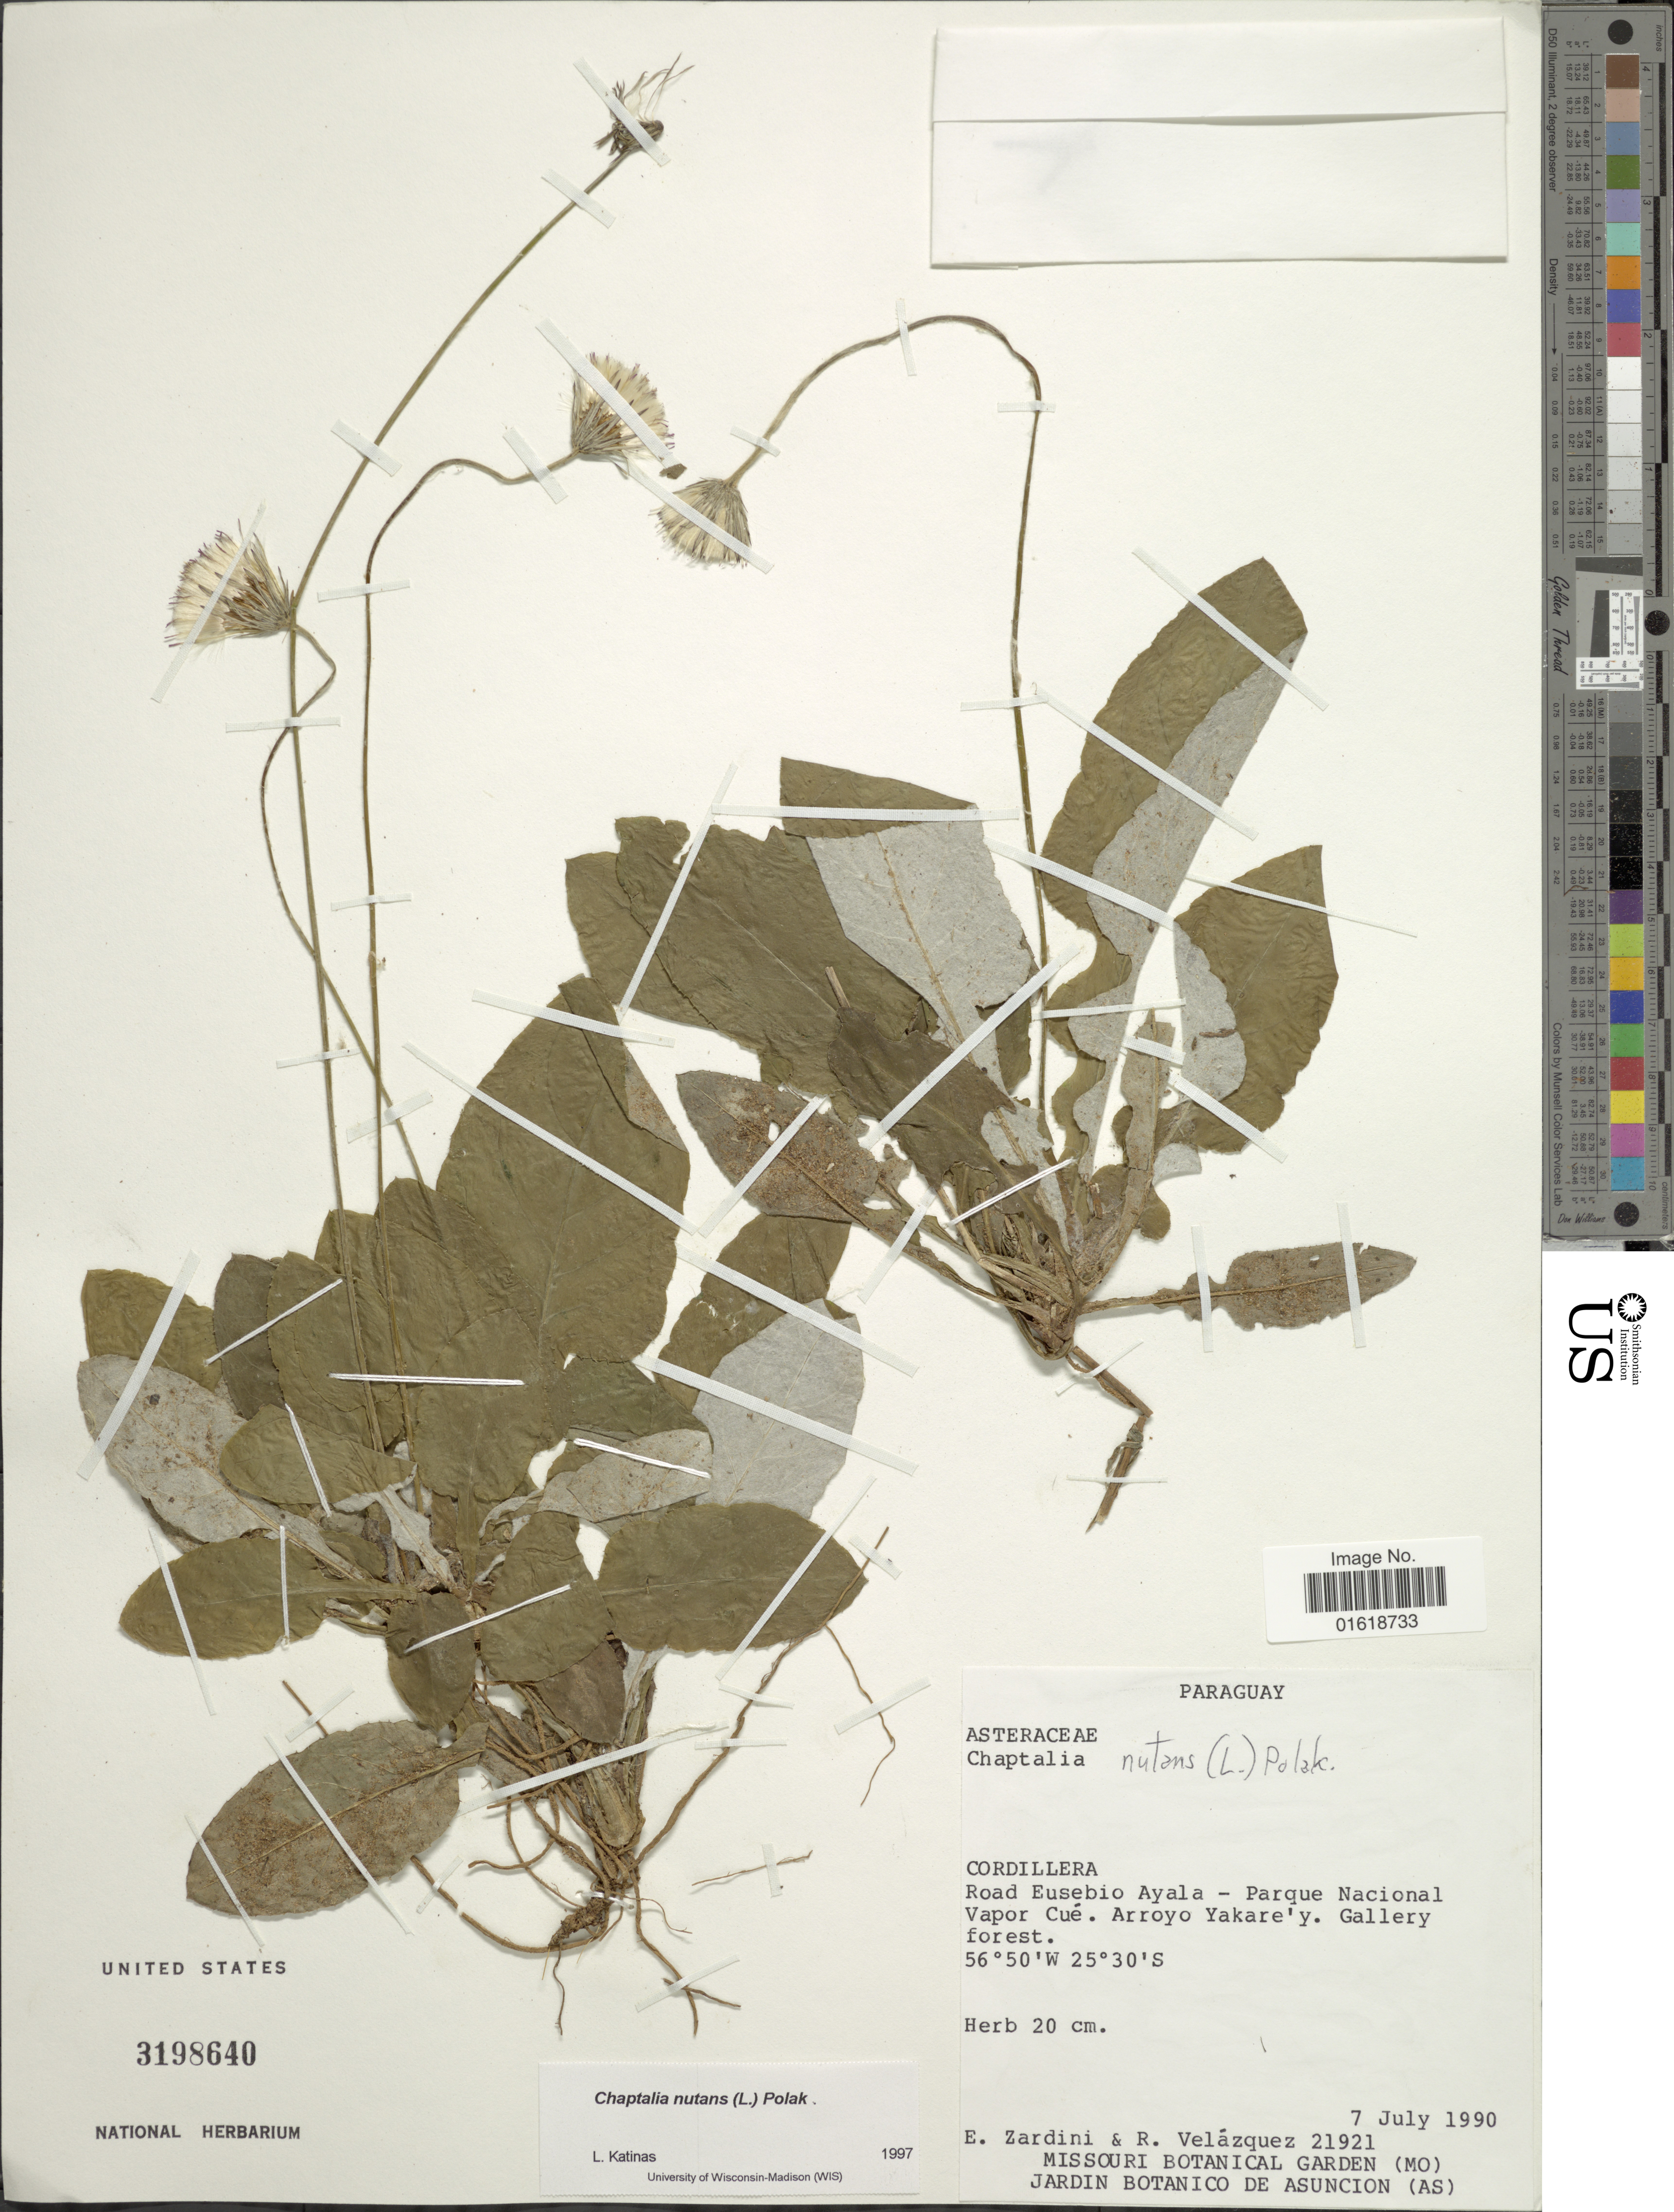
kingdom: Plantae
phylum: Tracheophyta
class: Magnoliopsida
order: Asterales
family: Asteraceae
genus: Chaptalia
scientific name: Chaptalia nutans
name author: (L.) Pol.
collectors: E. M. Zardini & R. Velázquez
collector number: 21921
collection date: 1990-07-07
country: Paraguay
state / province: Cordillera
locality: Cordillera. Road Eusebio Ayala - Parque Nacional Vapor Cué. Arroyo Yakare'y. Gallery forest.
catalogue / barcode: US 3198640